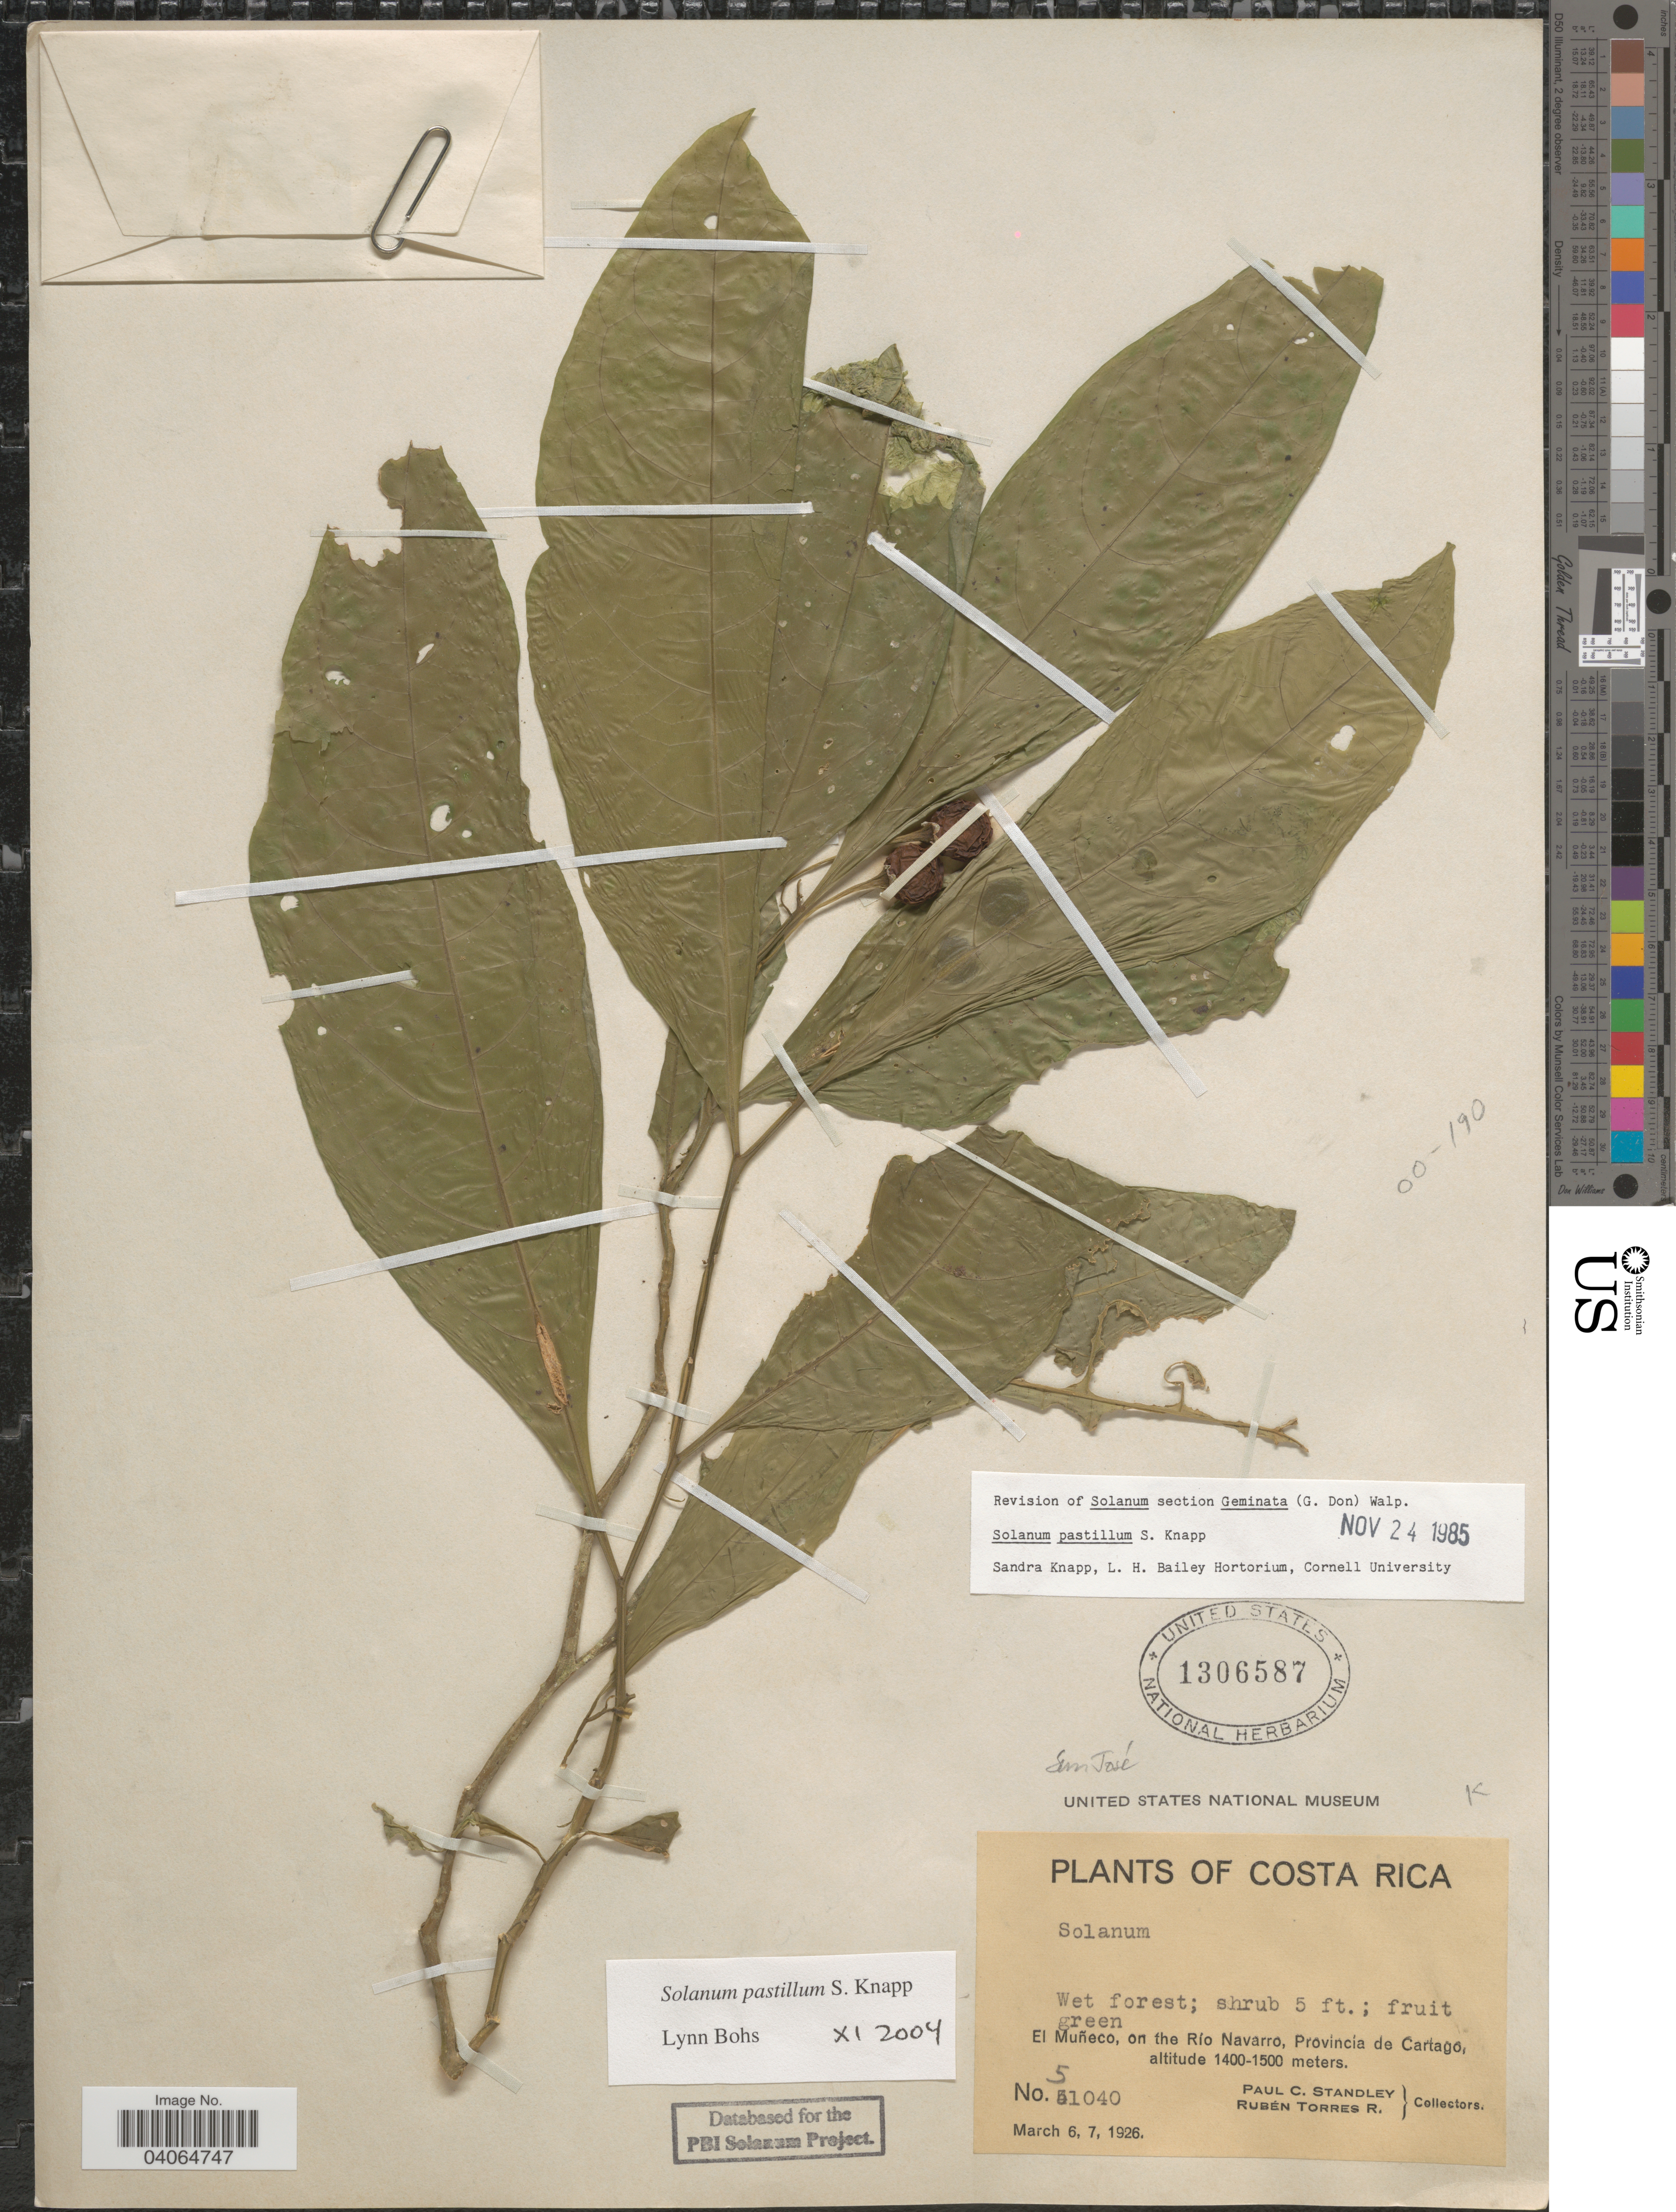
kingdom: Plantae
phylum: Tracheophyta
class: Magnoliopsida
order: Solanales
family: Solanaceae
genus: Solanum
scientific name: Solanum pastillum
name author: S. Knapp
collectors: P. C. Standley & R. Torres Rojas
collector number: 51040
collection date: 1926-03-06/1926-03-07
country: Costa Rica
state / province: Cartago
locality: El Muñeco, on the Río Navarro.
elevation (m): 1400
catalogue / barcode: US 1306587